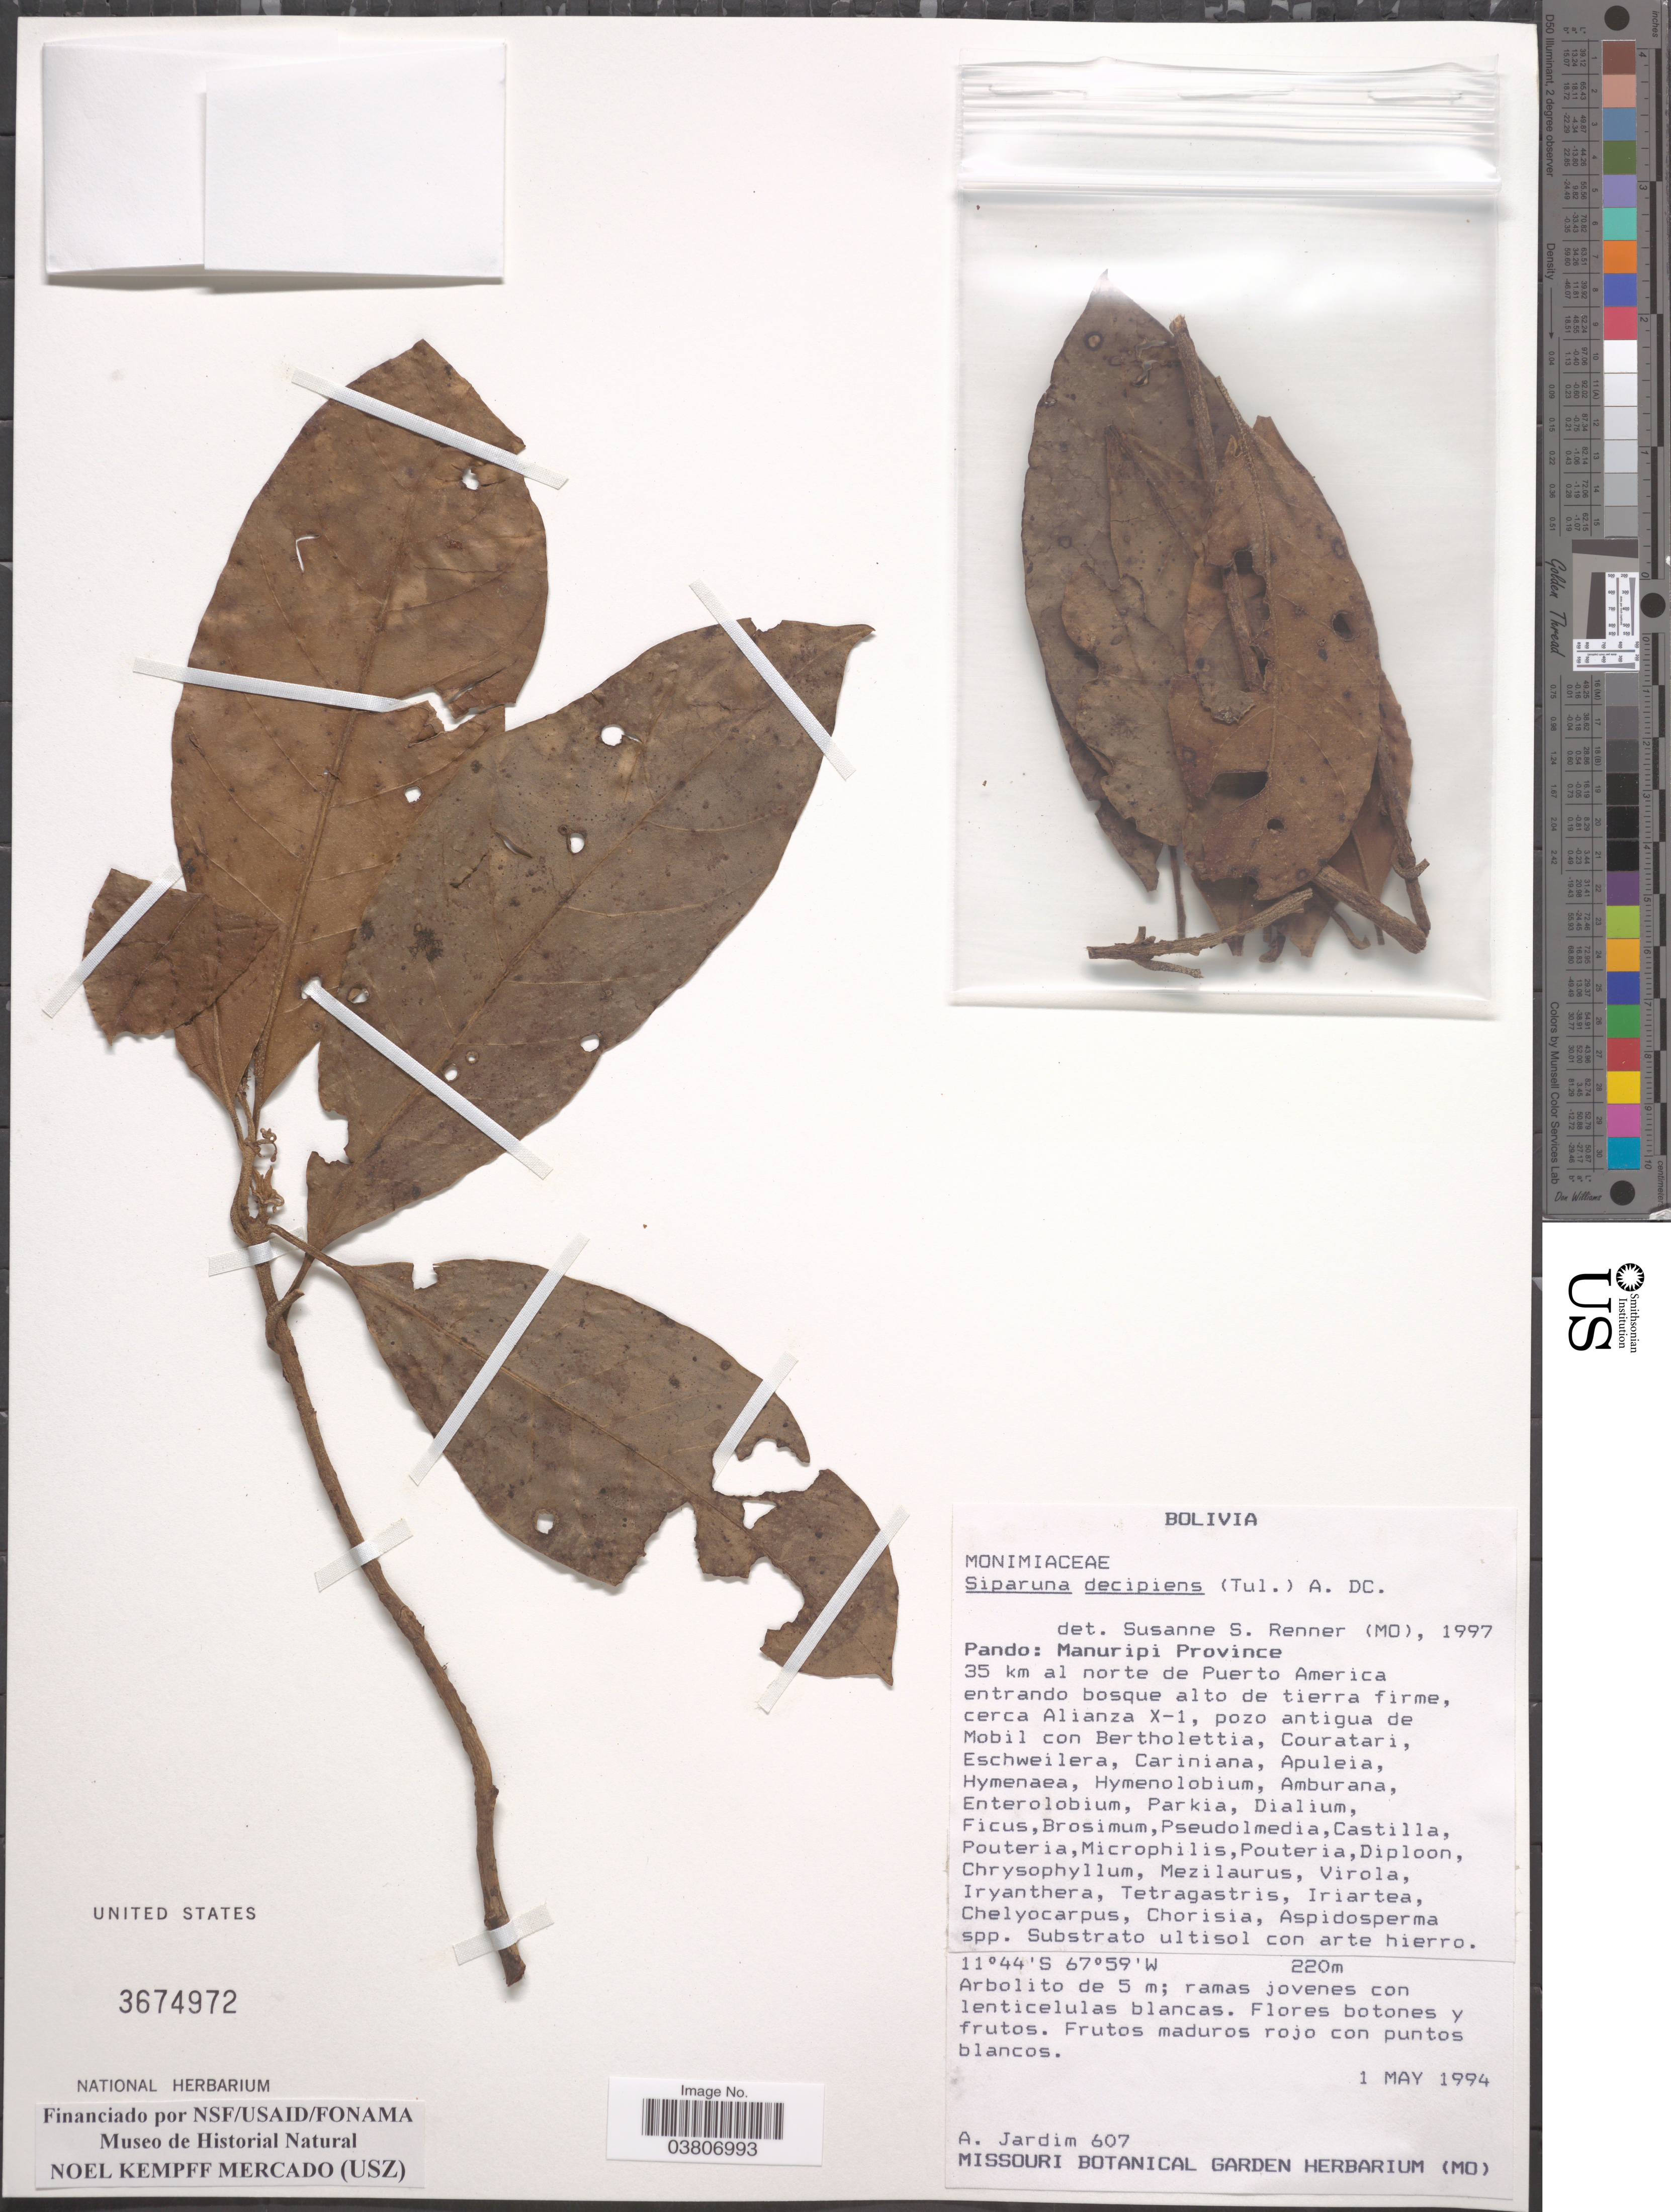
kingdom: Plantae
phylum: Tracheophyta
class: Magnoliopsida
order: Laurales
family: Siparunaceae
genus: Siparuna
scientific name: Siparuna decipiens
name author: (Tul.) A. DC.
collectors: A. Jardim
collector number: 607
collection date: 1994-05-01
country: Bolivia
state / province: Pando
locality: Manuripi Province. 35 km al norte de Puerto America entrando bosque alto de tierra firme, cerca Alianza X-1, pozo antigua de Mobil.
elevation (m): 220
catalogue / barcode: US 3674972